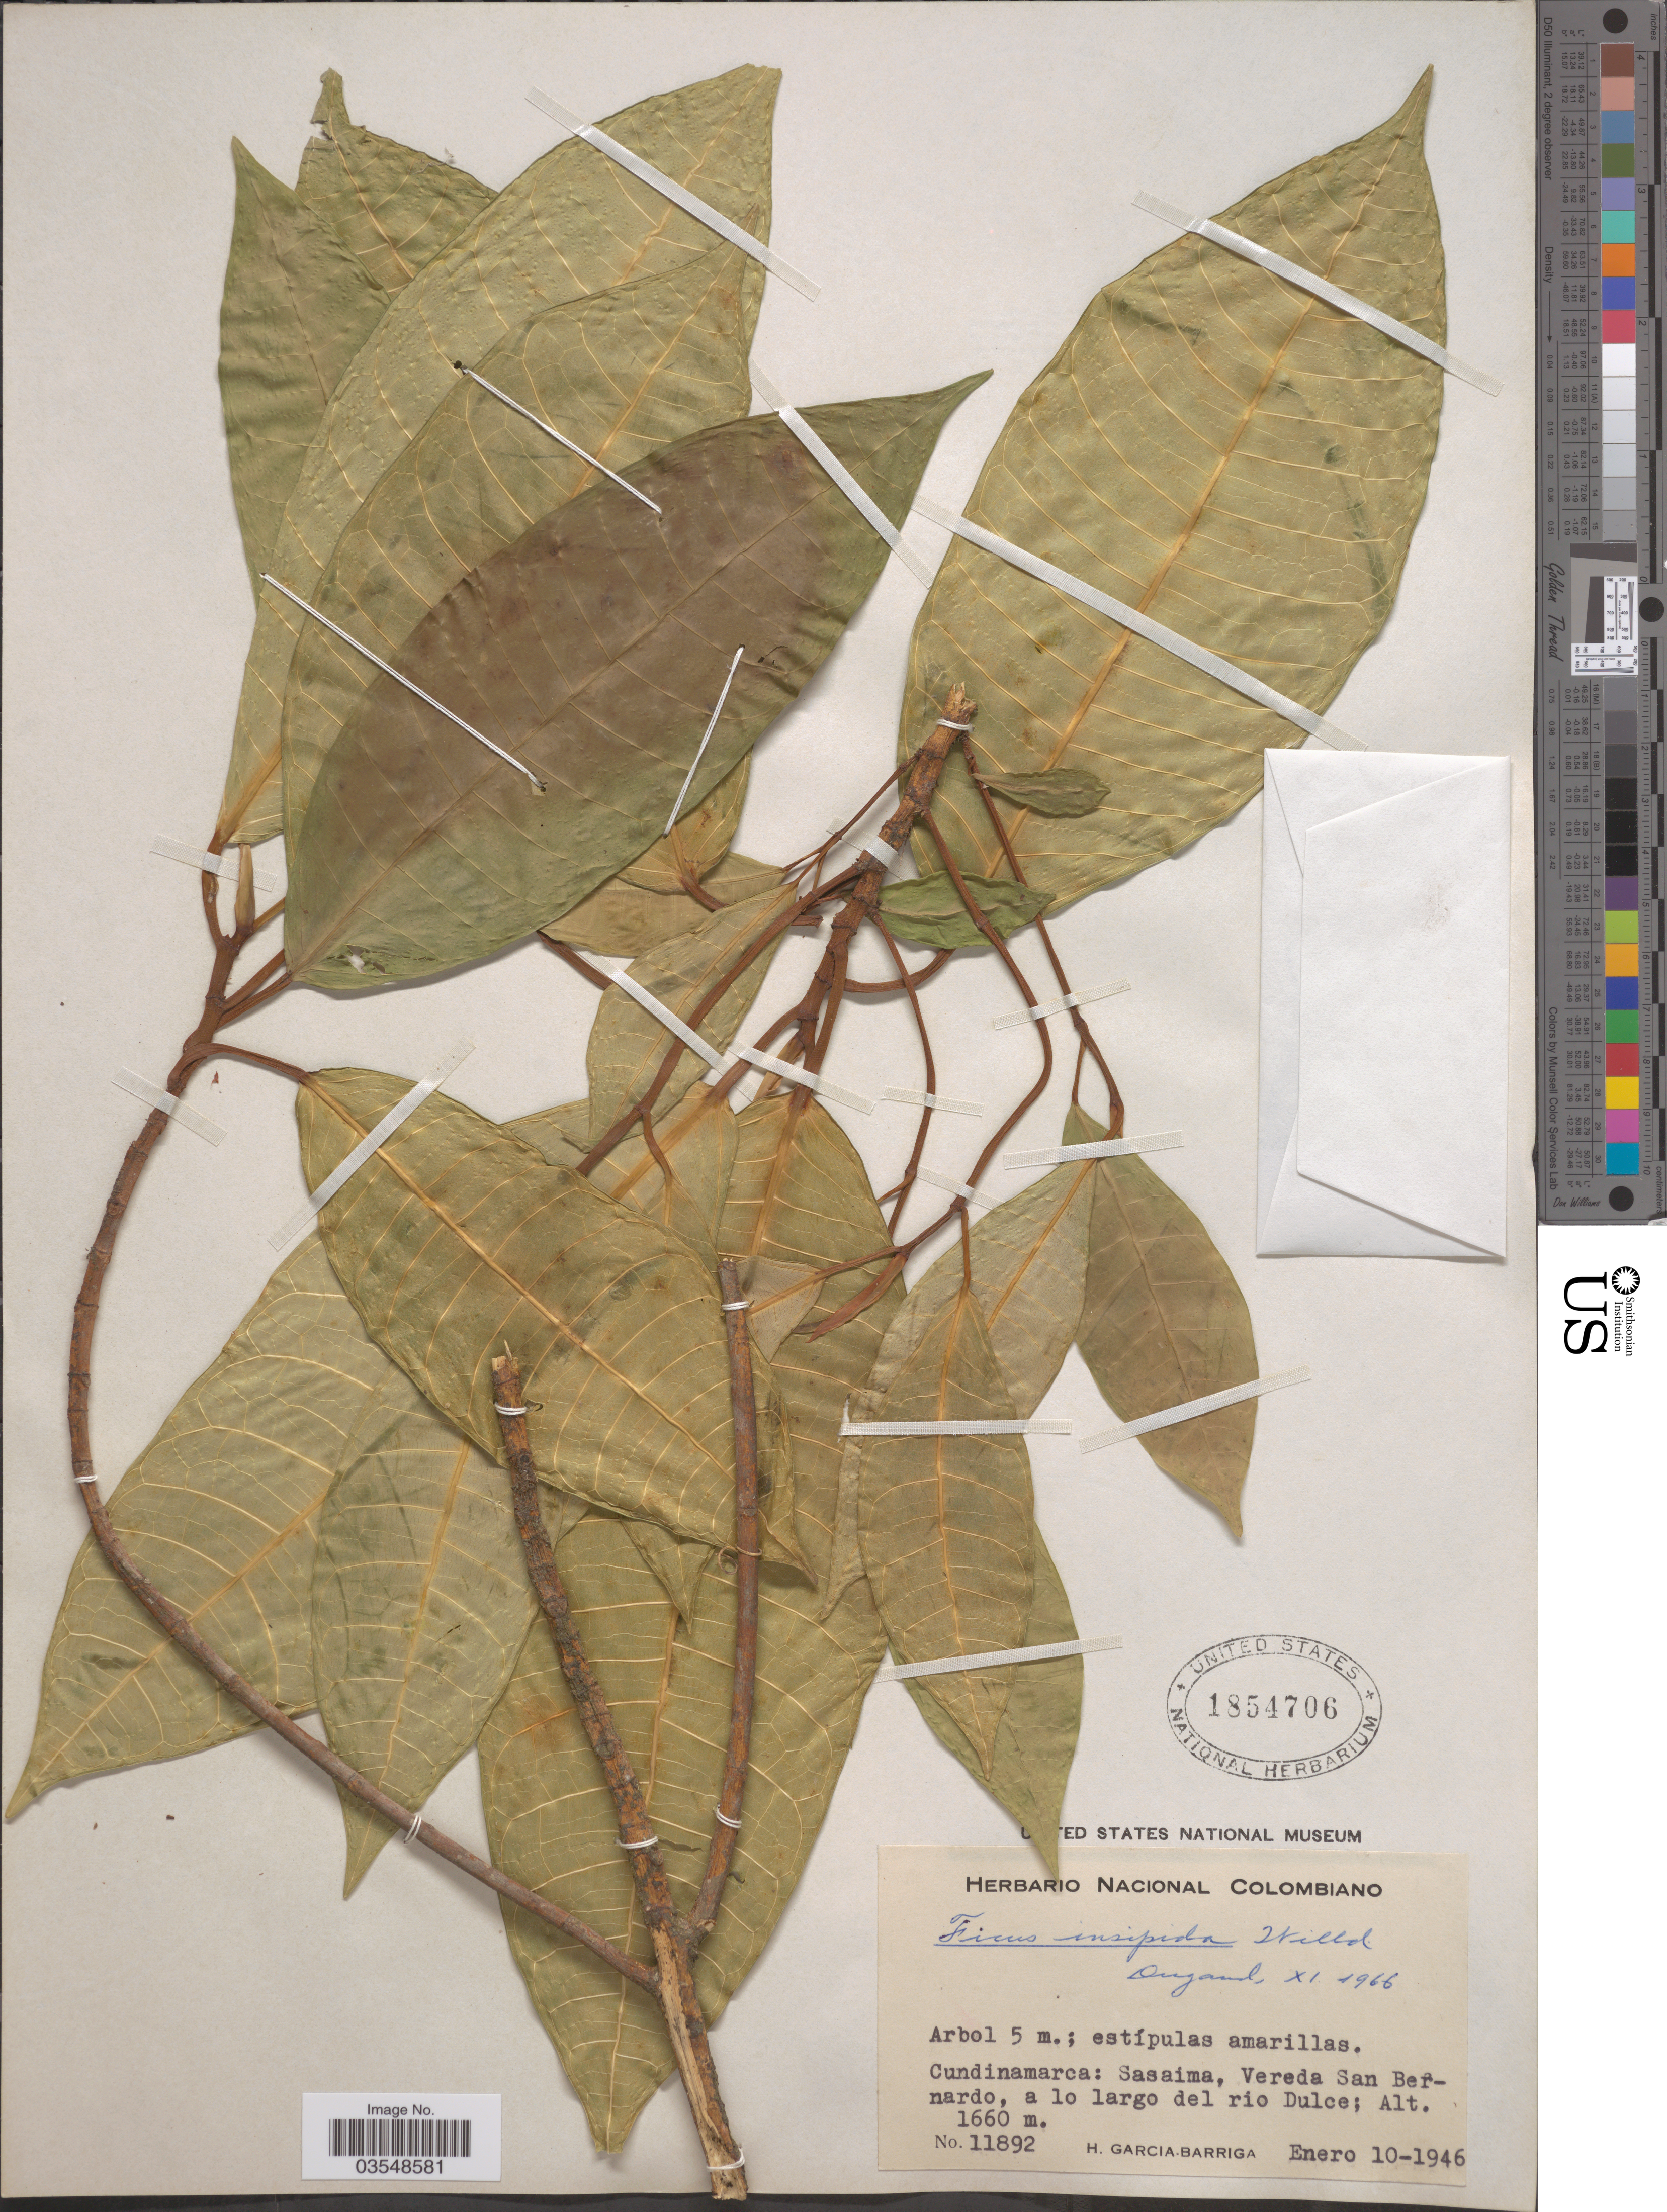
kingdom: Plantae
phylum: Tracheophyta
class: Magnoliopsida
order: Rosales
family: Moraceae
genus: Ficus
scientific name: Ficus glabrata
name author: Kunth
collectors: H. García Barriga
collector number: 11892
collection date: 1946-01-10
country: Colombia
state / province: Cundinamarca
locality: Sasaima, Vereda San Bernardo, a lo largo del rio Dulce.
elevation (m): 1660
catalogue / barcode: US 1854706